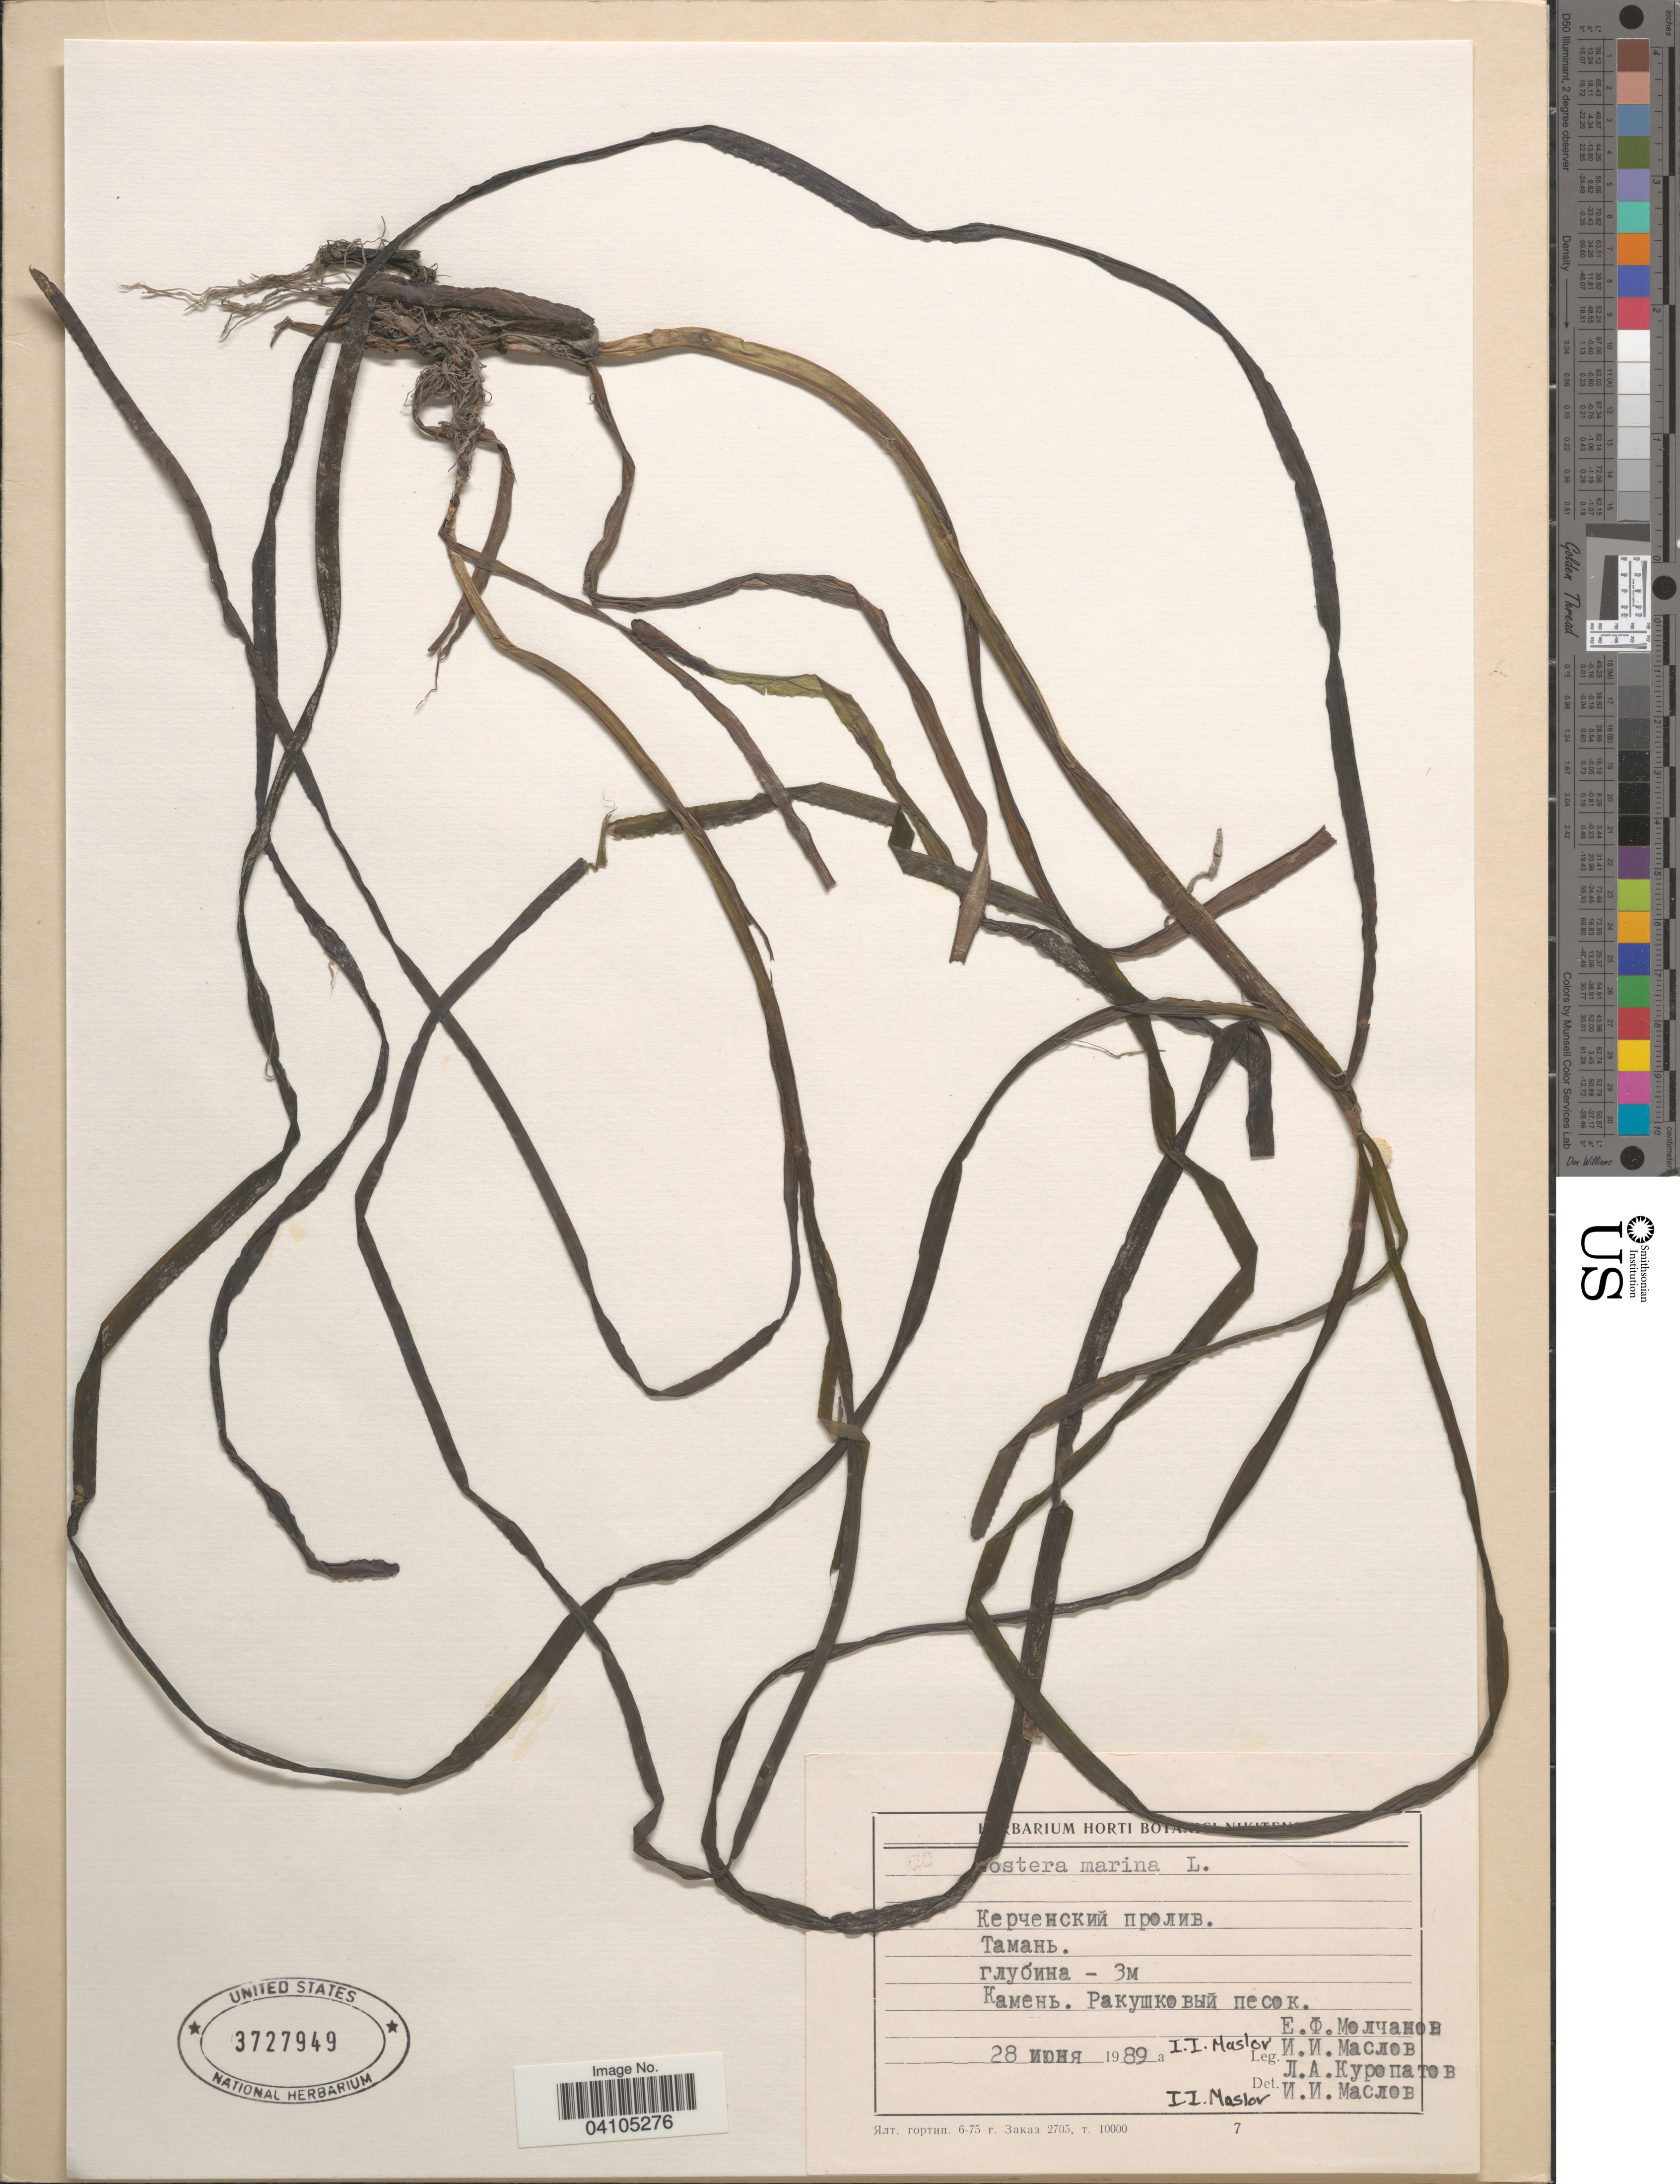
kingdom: Plantae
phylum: Tracheophyta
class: Liliopsida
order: Alismatales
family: Zosteraceae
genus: Zostera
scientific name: Zostera marina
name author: L.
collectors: E. Molchanov, I. Maslov & L. Kuropatov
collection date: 1989-06-28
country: Ukraine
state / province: Crimea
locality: Kerch Strait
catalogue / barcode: US 3727949